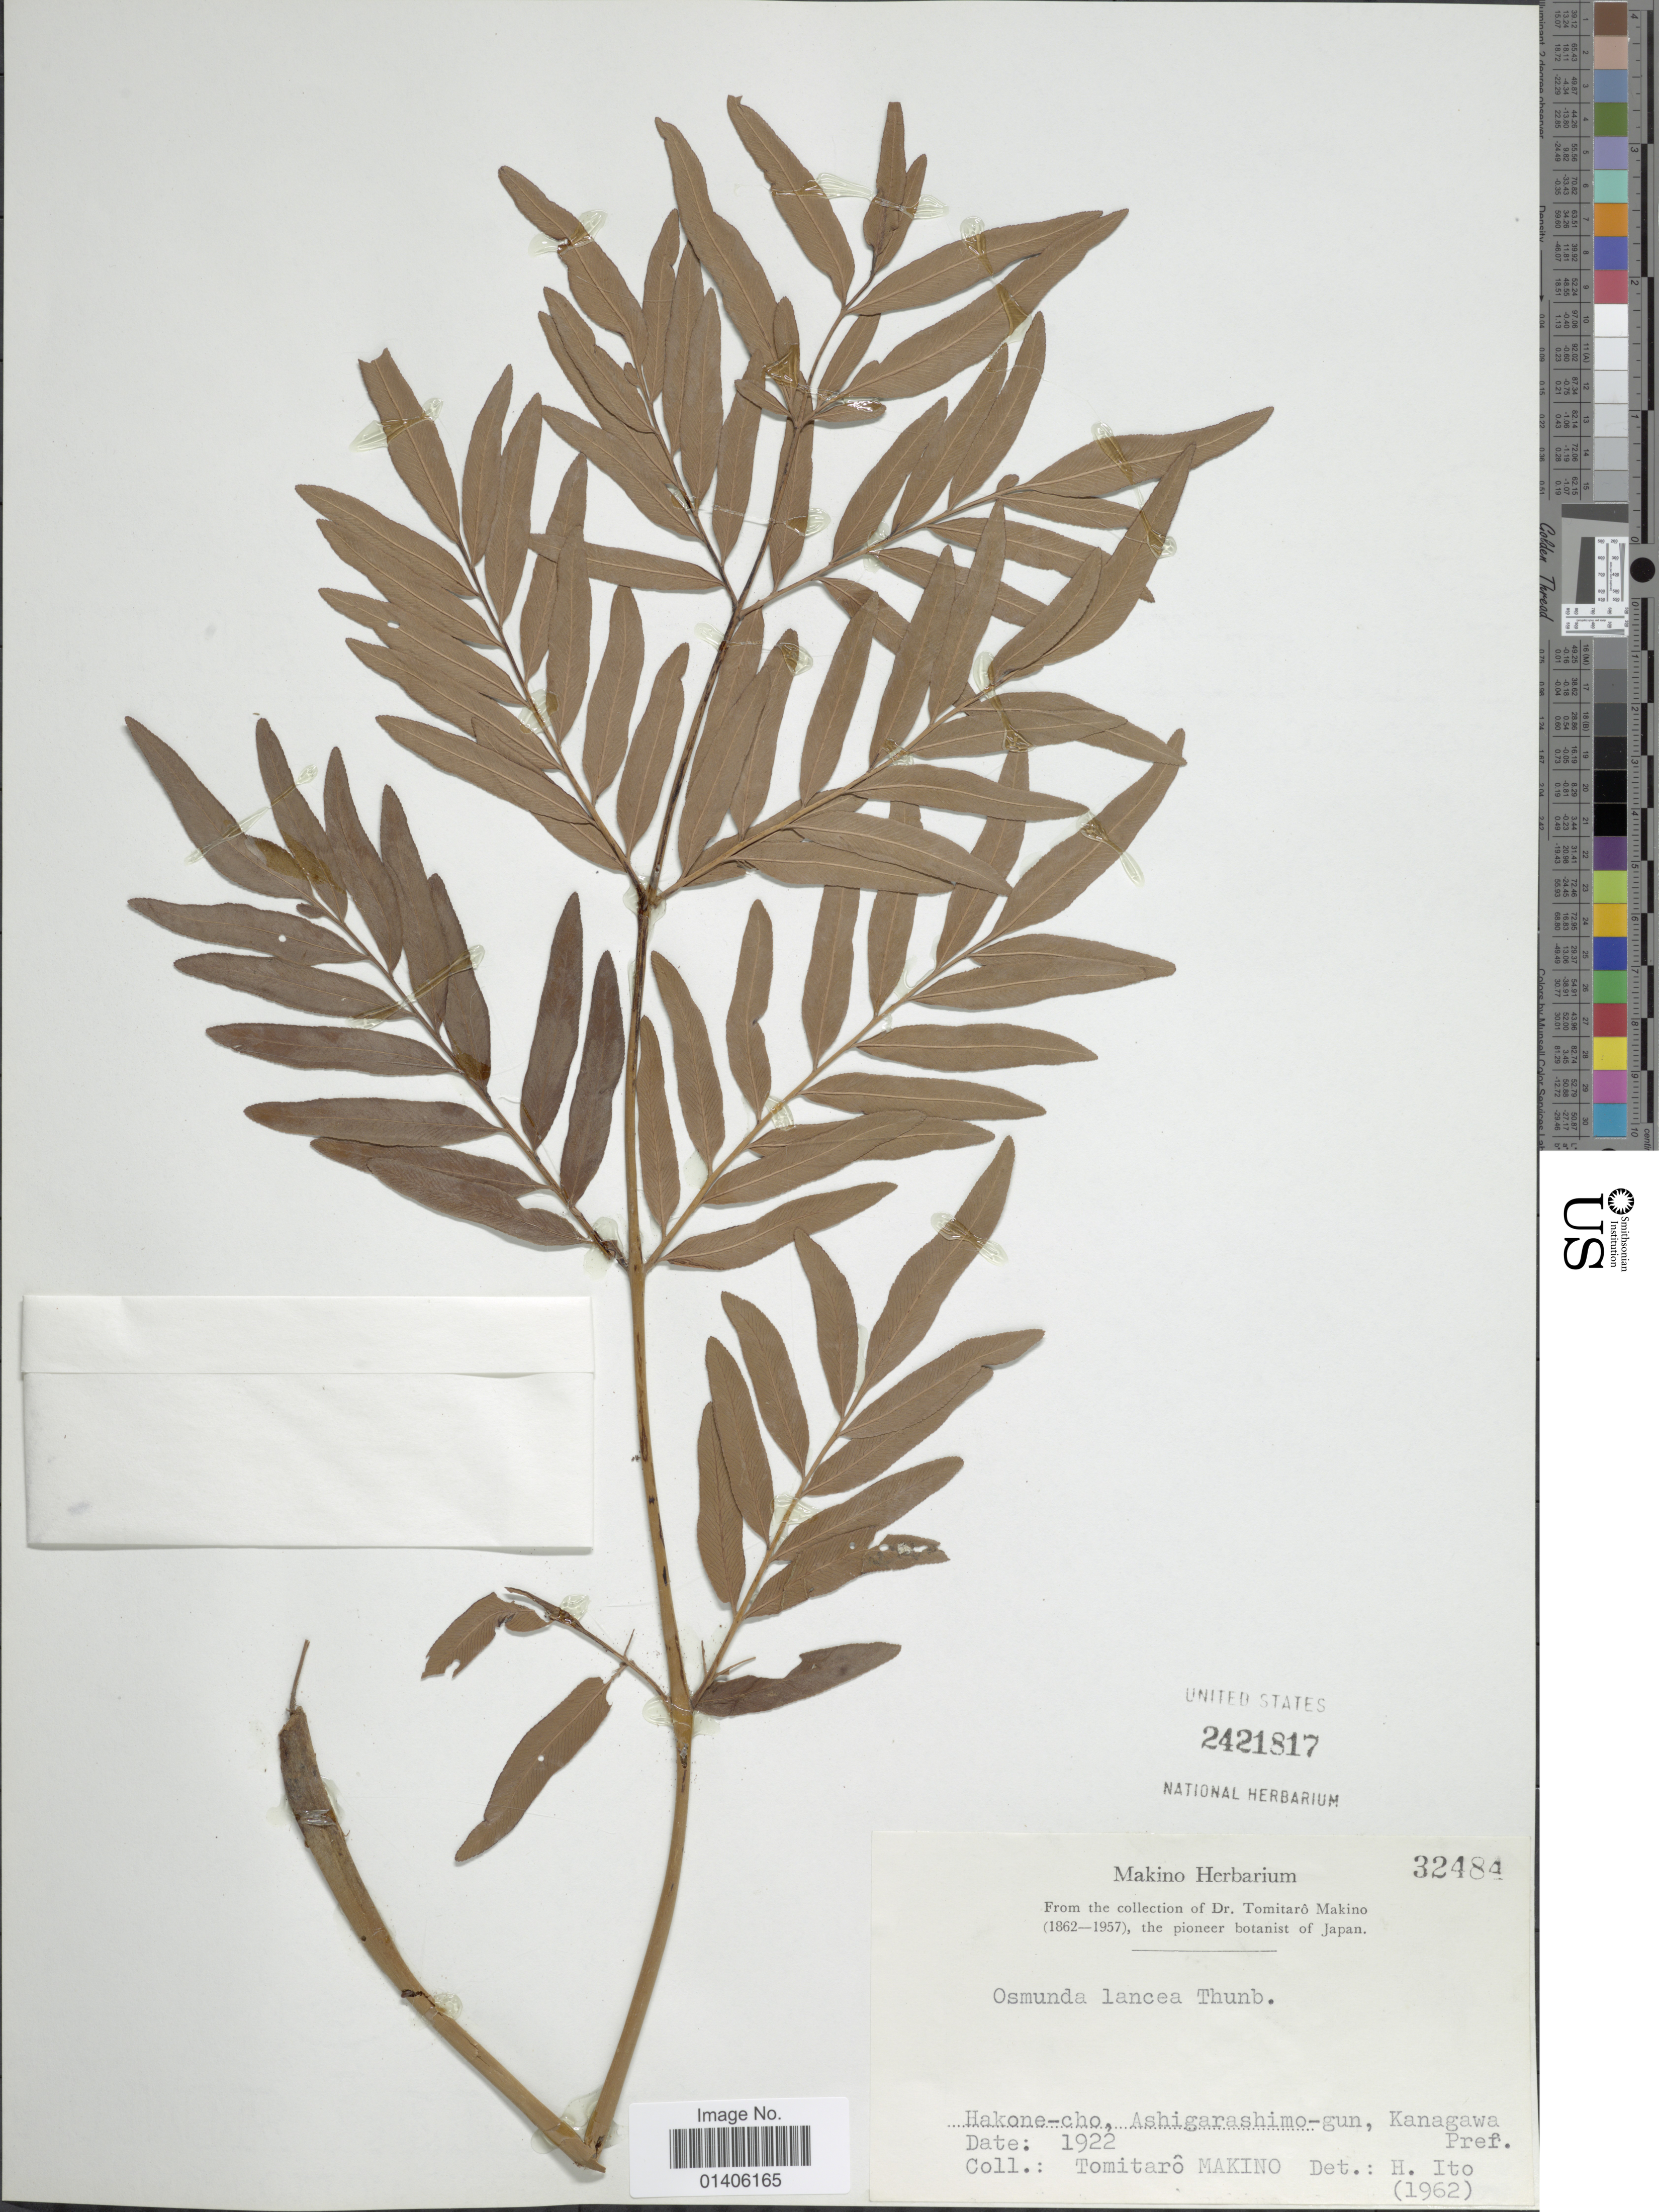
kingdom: Plantae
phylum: Tracheophyta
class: Polypodiopsida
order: Osmundales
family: Osmundaceae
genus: Osmunda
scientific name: Osmunda lancea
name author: Thunb.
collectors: T. Makino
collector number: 32484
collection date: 1922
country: Japan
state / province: Kanagawa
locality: Hakone-cho, Ashigaraishimo-gun, Kanagawa Pref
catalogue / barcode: US 2421817